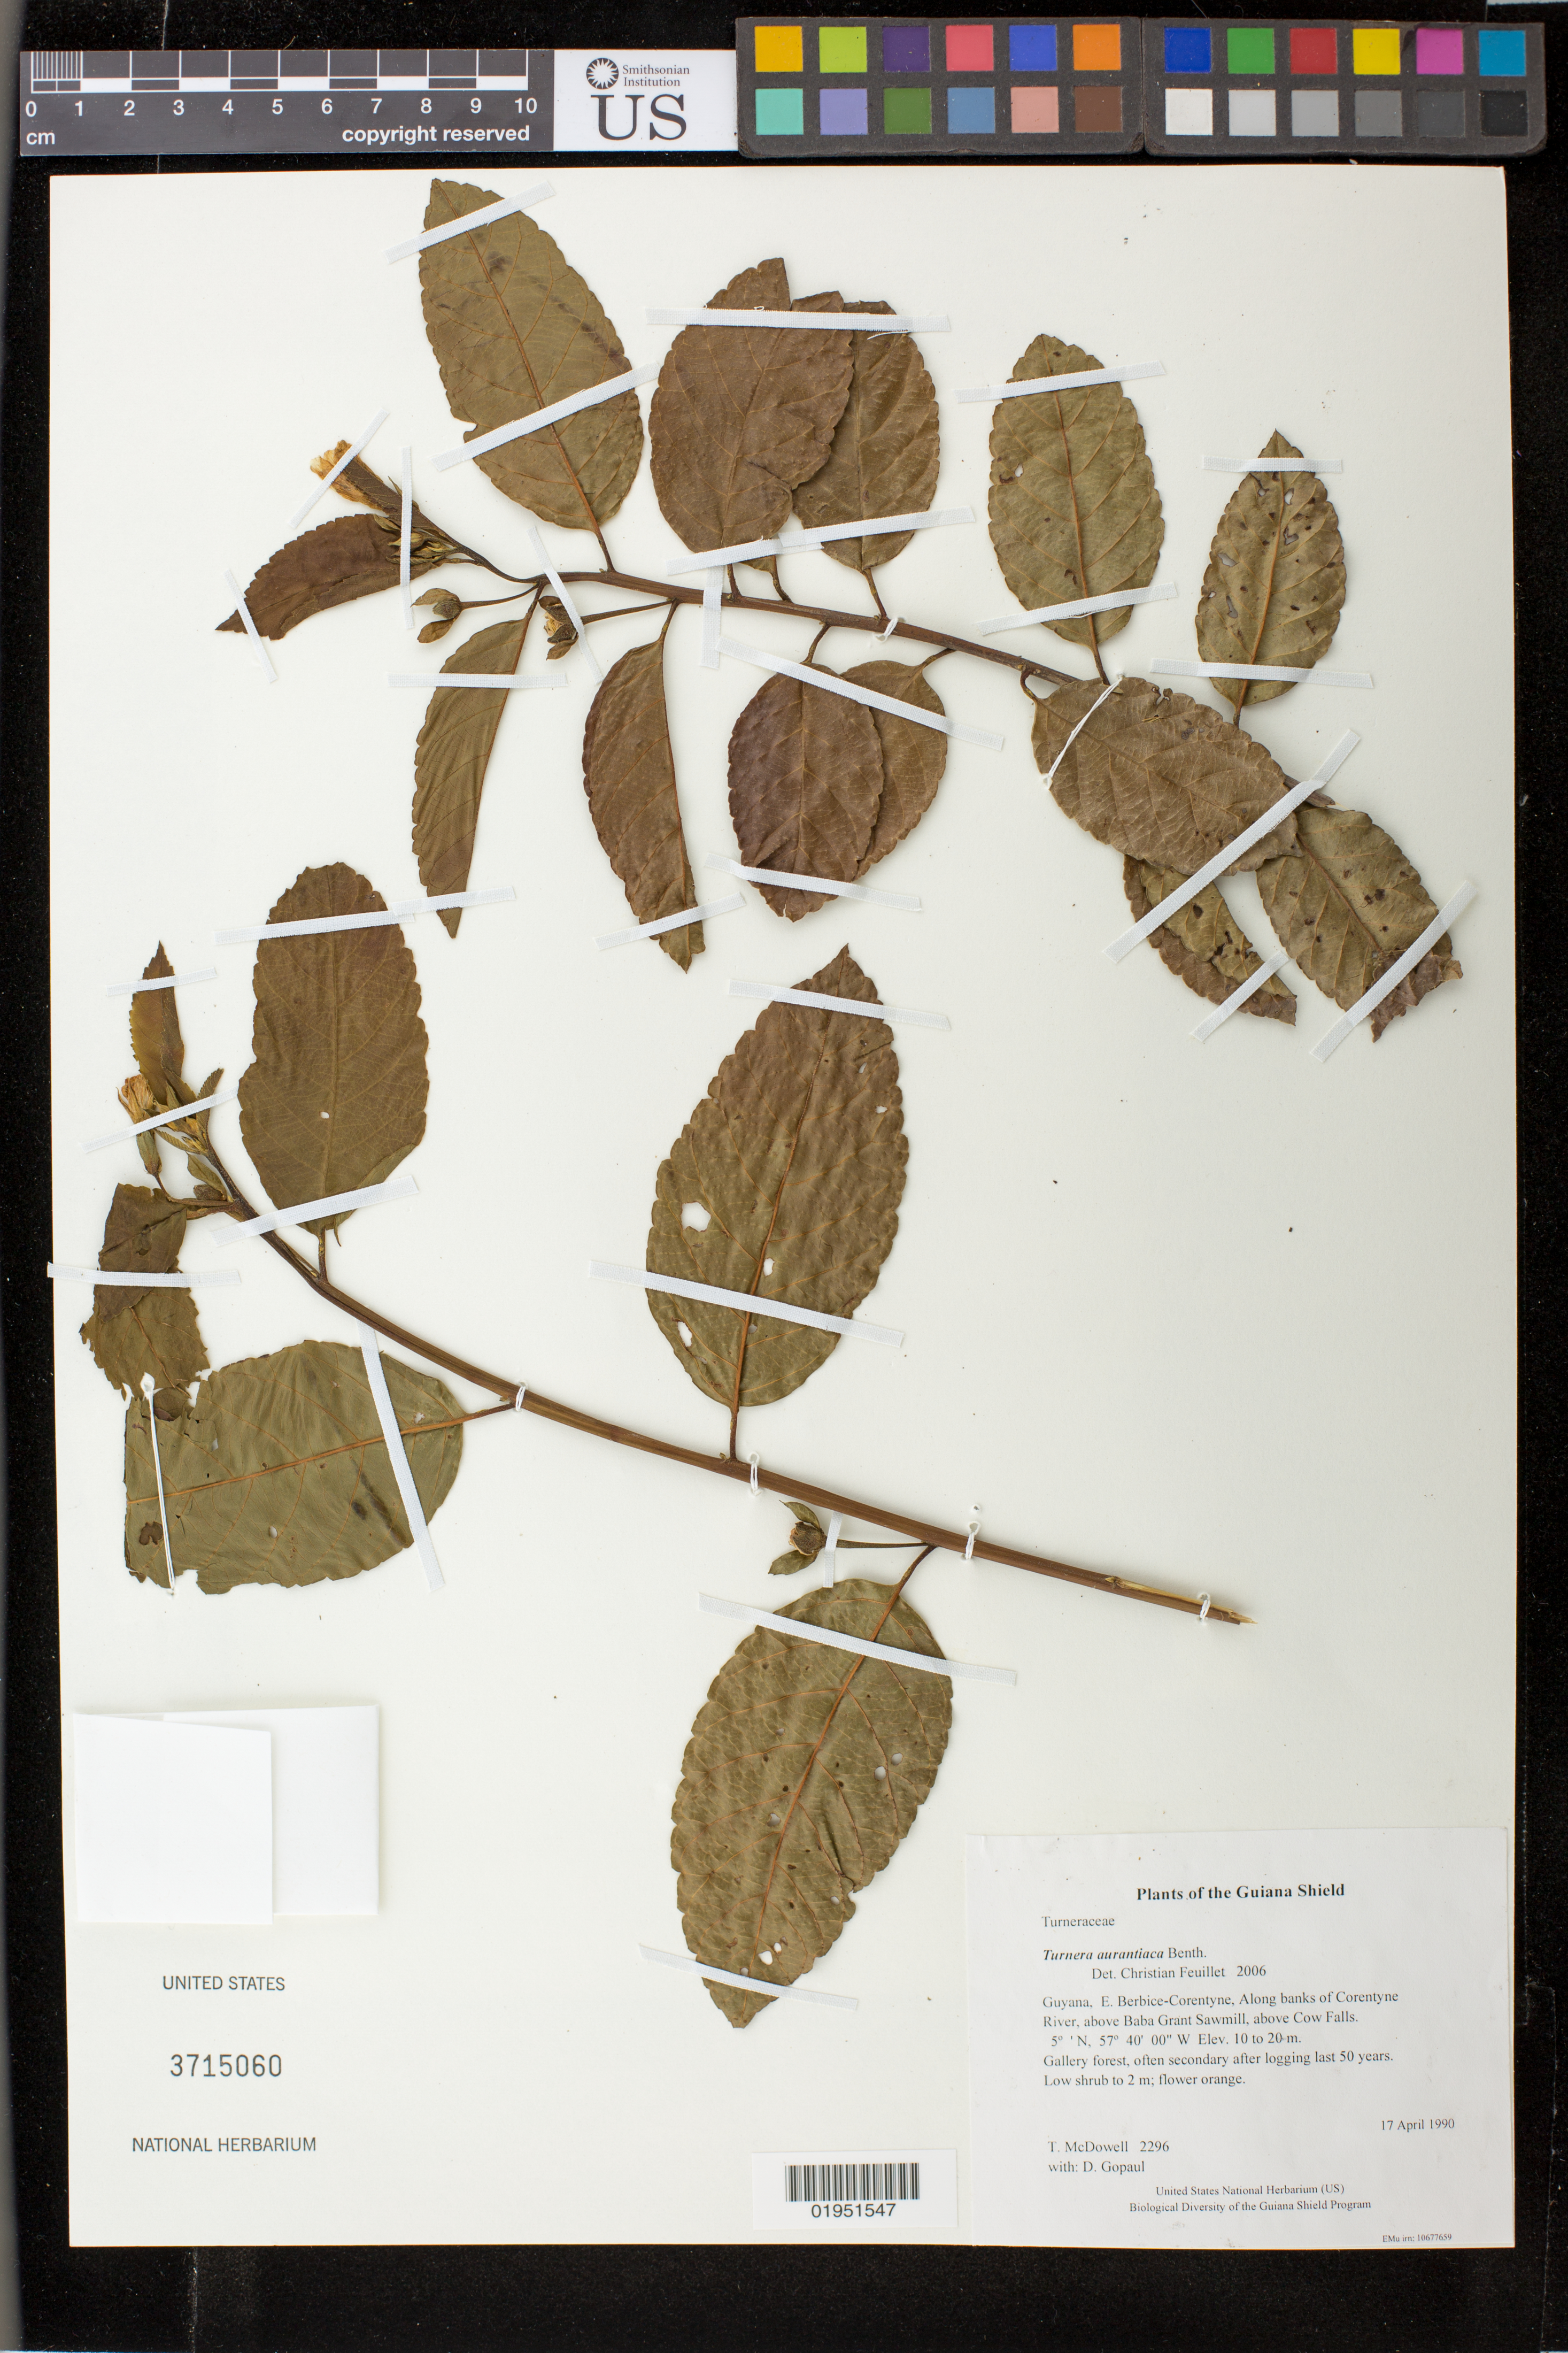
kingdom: Plantae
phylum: Tracheophyta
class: Magnoliopsida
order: Malpighiales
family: Turneraceae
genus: Turnera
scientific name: Turnera aurantiaca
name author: Benth.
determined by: Feuillet, C.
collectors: T. McDowell & D. Gopaul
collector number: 2296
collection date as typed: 17 April 1990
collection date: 1990-04-17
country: Guyana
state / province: E. Berbice-Corentyne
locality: Along banks of Corentyne River, above Baba Grant Sawmill, above Cow Falls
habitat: Gallery forest, often secondary after logging last 50 years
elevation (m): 10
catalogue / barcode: US 3715060